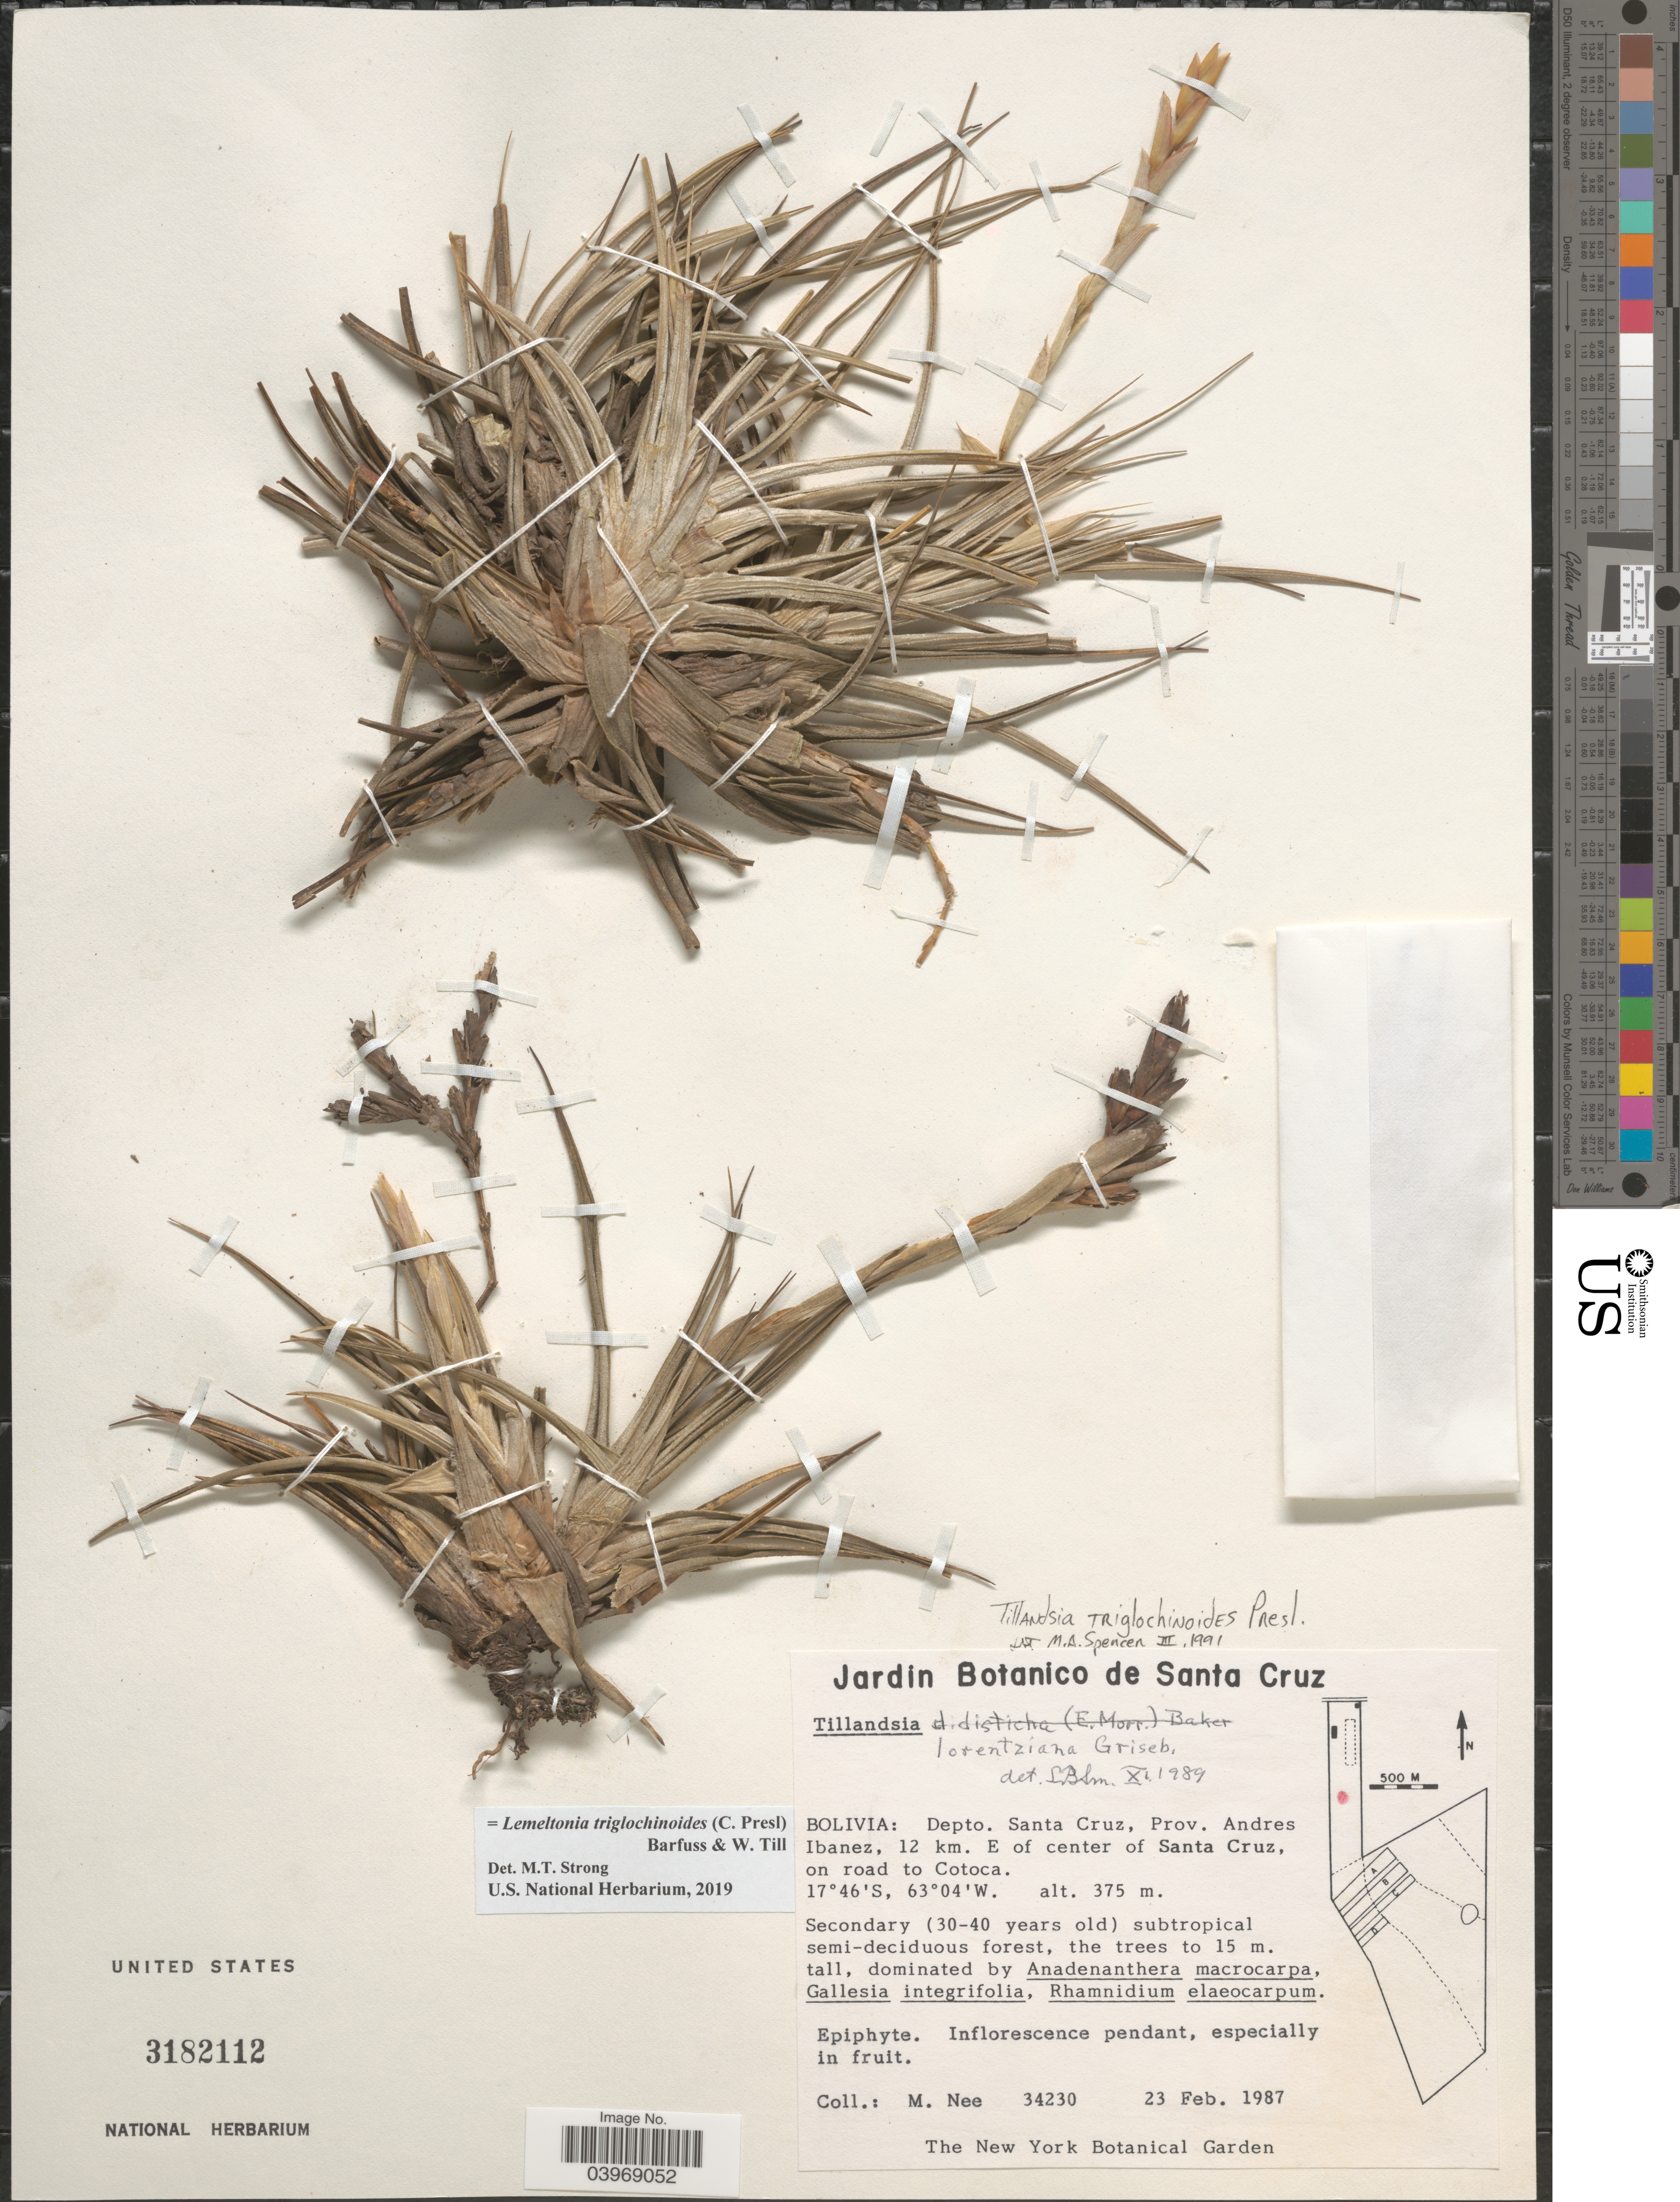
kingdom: Plantae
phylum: Tracheophyta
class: Liliopsida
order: Poales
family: Bromeliaceae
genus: Lemeltonia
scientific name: Lemeltonia triglochinoides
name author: (C. Presl) Barfuss & W. Till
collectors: M. Nee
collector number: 34230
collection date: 1987-02-23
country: Bolivia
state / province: Santa Cruz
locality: Depto. Santa Cruz, Prov. Andres Ibanez, 12 km. E of center of Santa Cruz, on road to Cotoca.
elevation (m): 375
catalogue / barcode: US 3182112